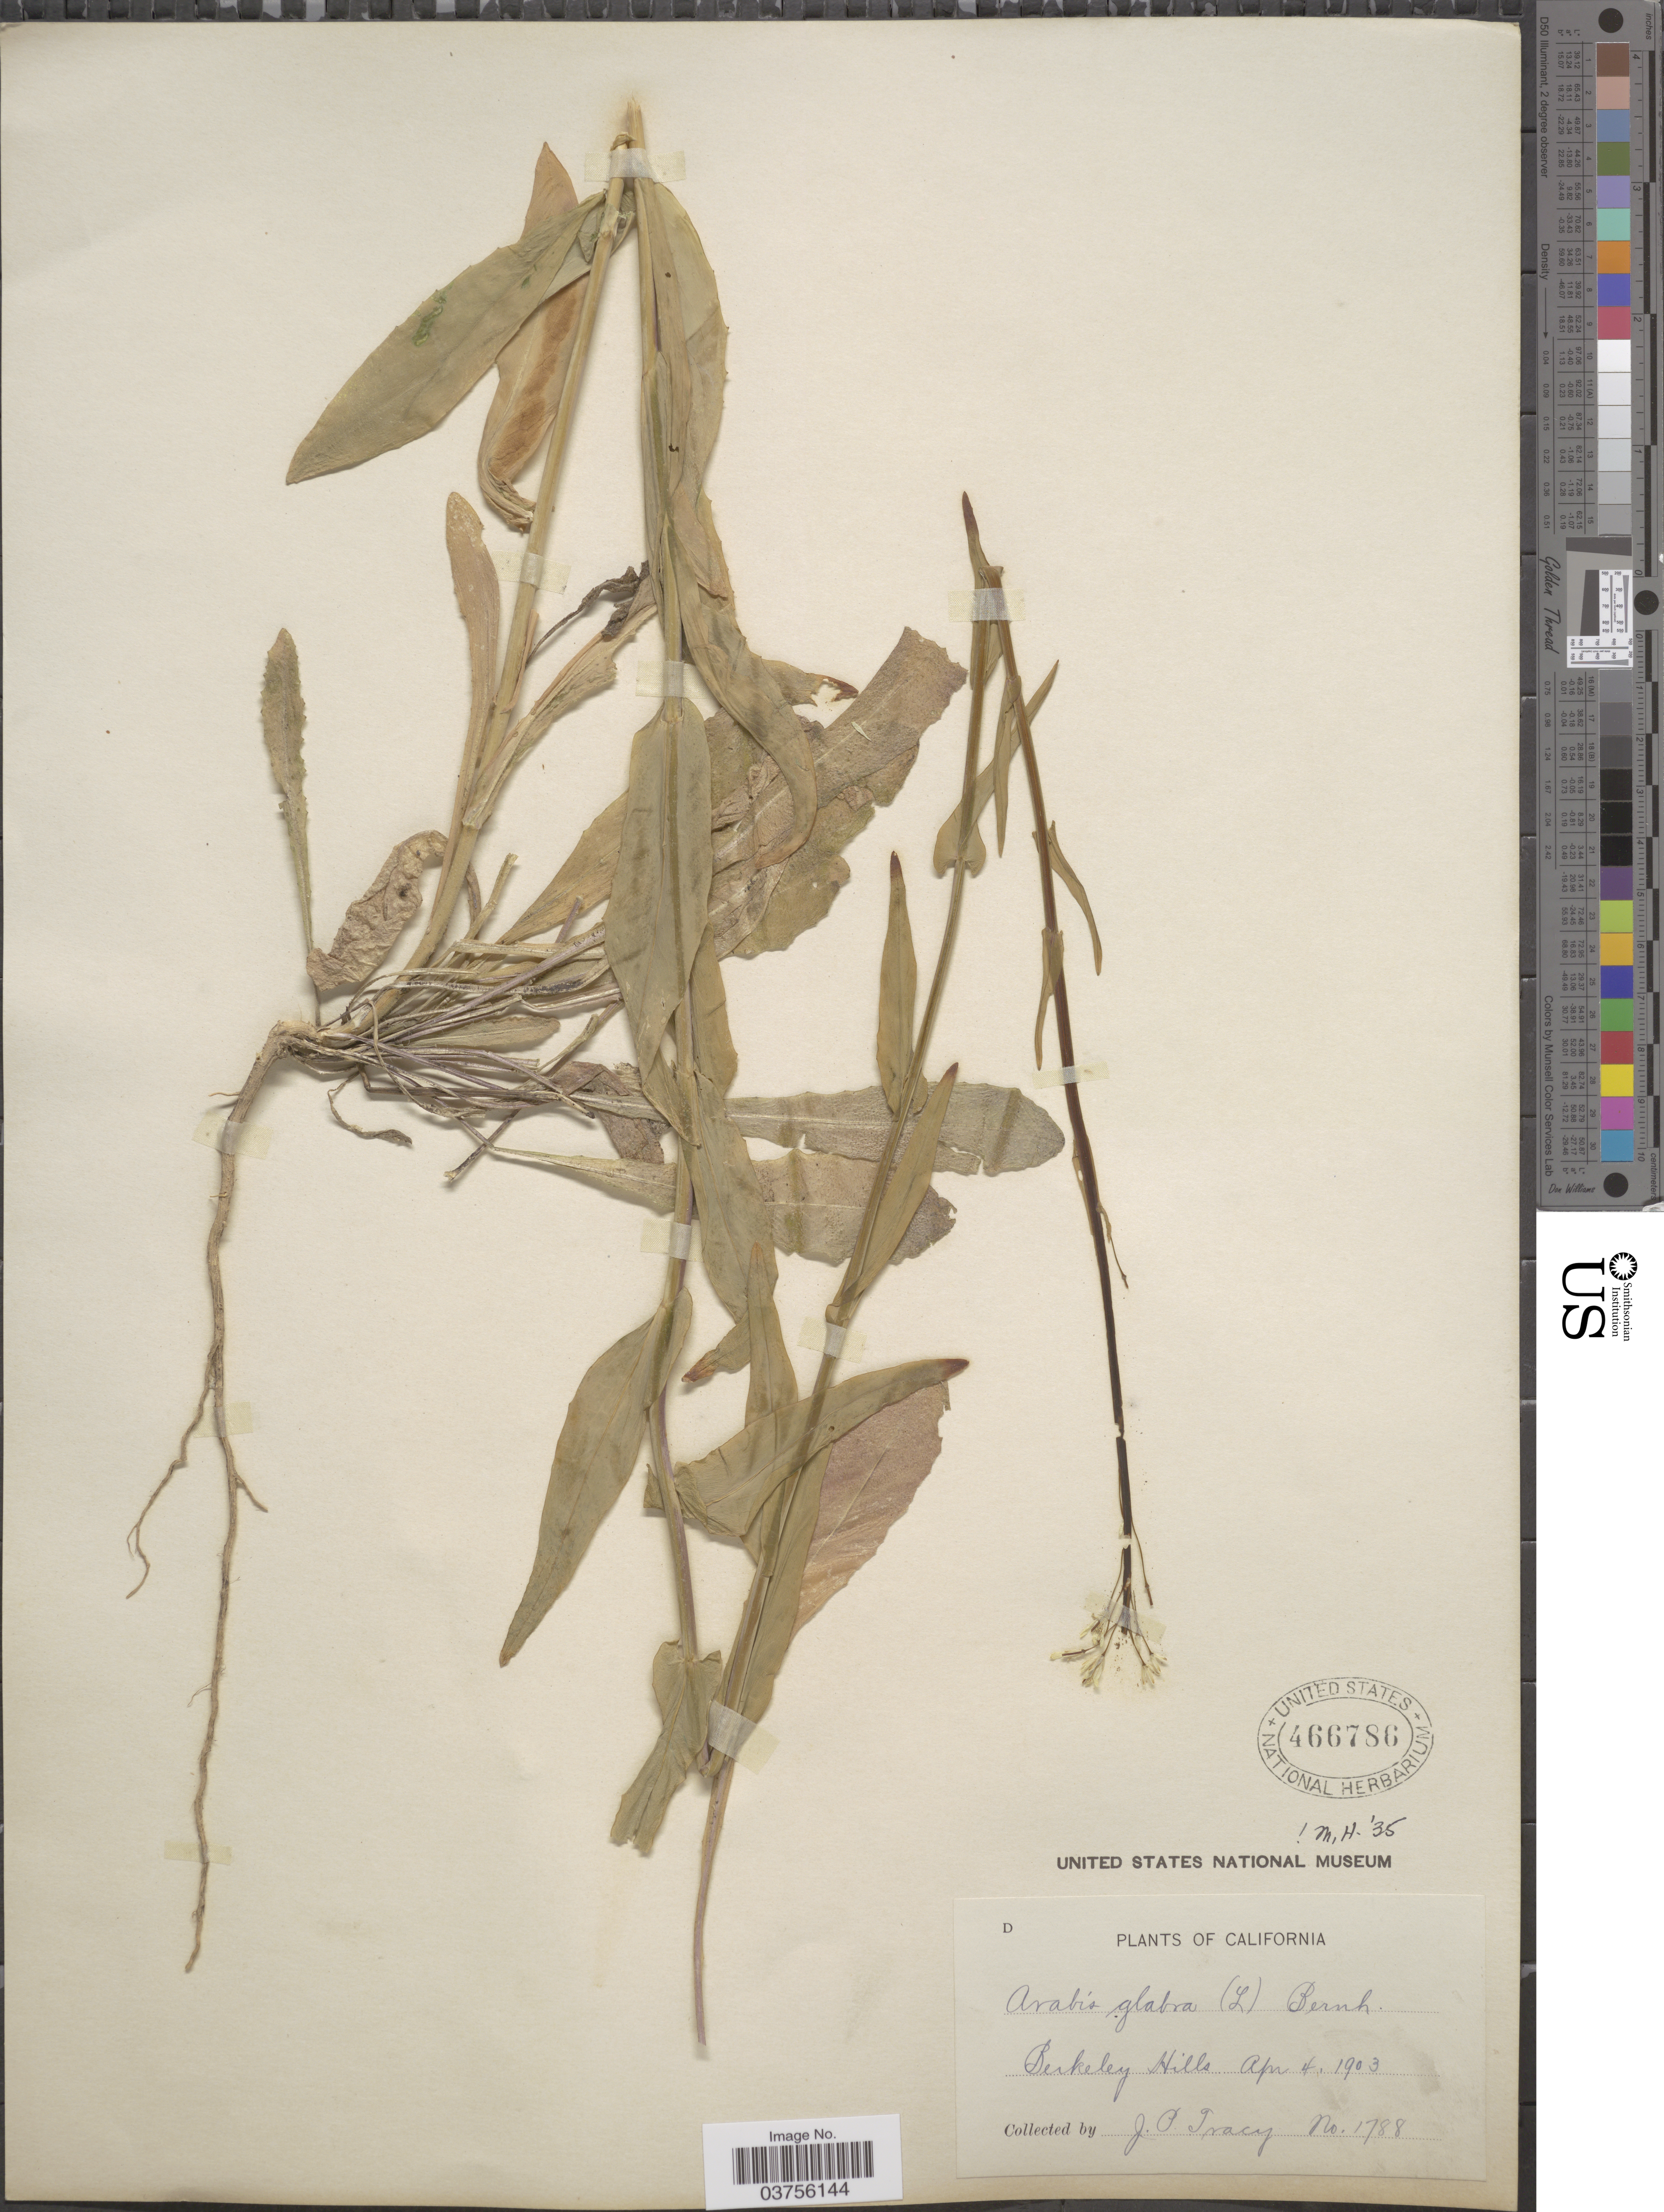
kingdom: Plantae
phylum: Tracheophyta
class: Magnoliopsida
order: Brassicales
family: Brassicaceae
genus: Turritis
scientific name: Turritis glabra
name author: L.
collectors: J. Tracy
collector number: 1788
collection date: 1903-04-04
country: United States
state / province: California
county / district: Alameda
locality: Berkeley Hills.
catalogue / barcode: US 466786